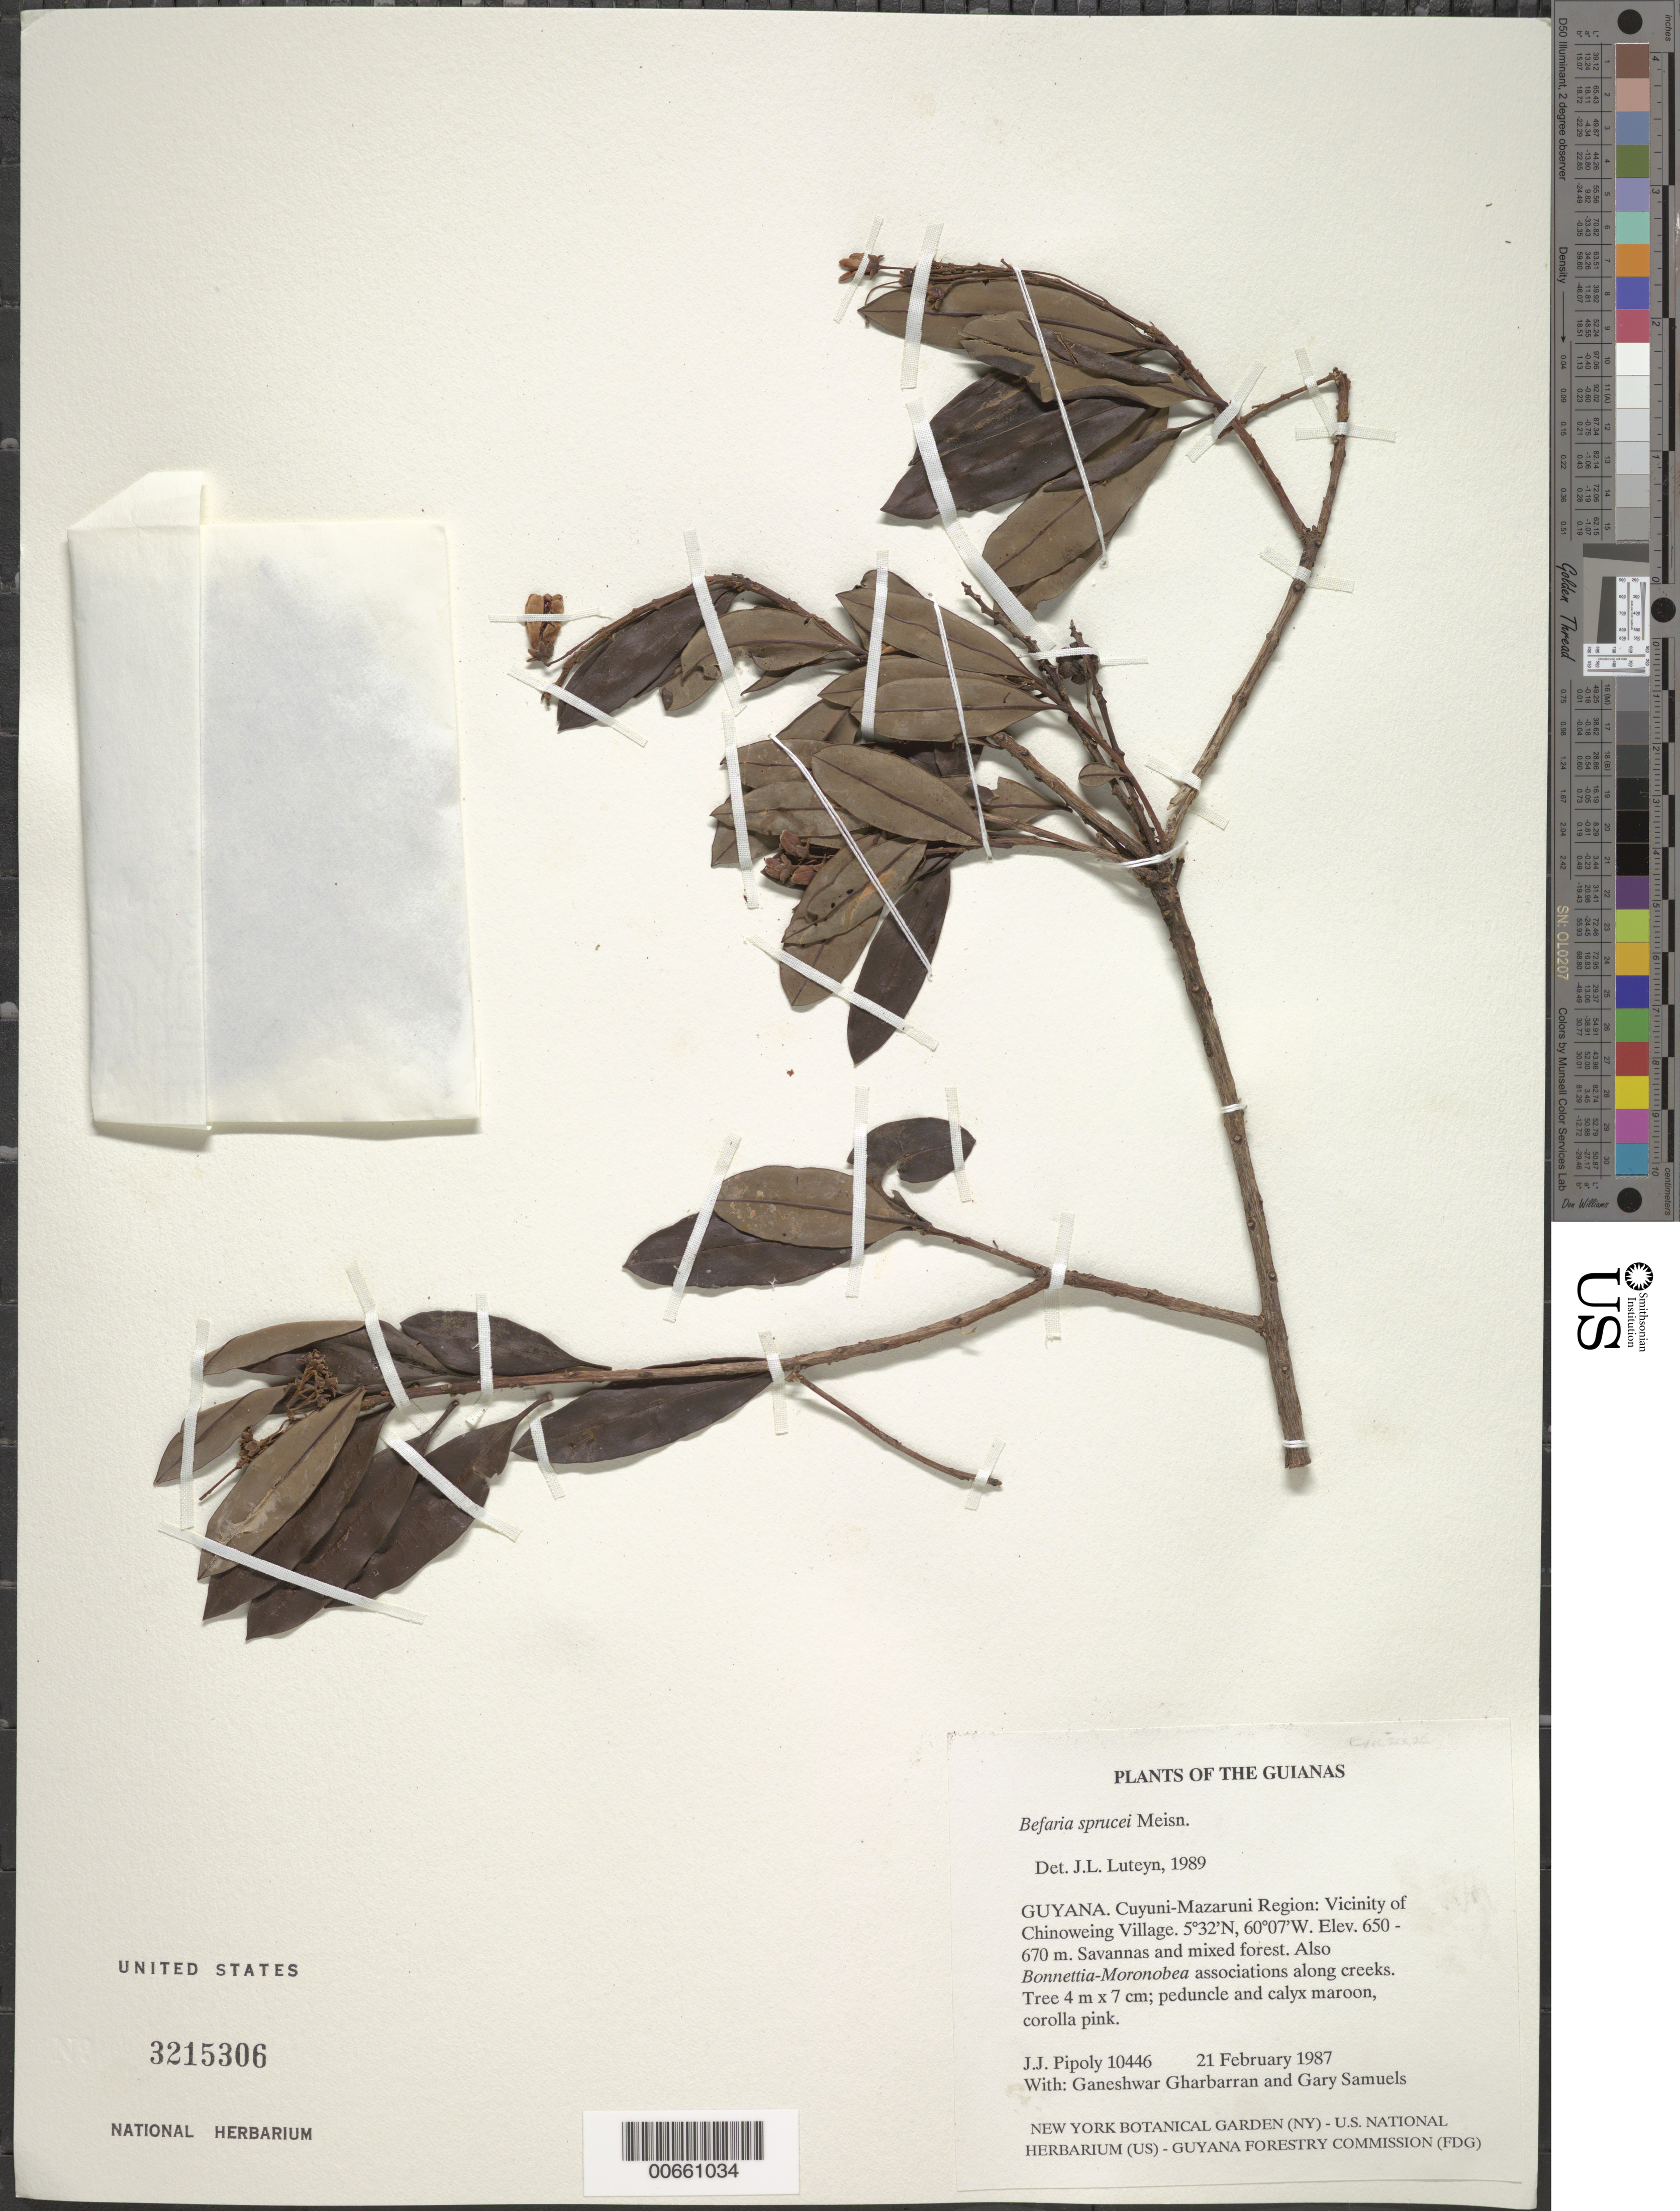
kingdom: Plantae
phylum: Tracheophyta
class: Magnoliopsida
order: Ericales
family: Ericaceae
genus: Bejaria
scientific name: Bejaria sprucei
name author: Meisn.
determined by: Luteyn, J. L.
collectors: J. J. Pipoly, G. Gharbarran & G. Samuels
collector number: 10446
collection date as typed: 21 February 1987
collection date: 1987-02-21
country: Guyana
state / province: Cuyuni-Mazaruni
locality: Vicinity of Chinoweing Village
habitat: Savannas and mixed forest. Also Bonnetia-Moronobea associations along creeks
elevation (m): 650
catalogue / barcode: US 3215306